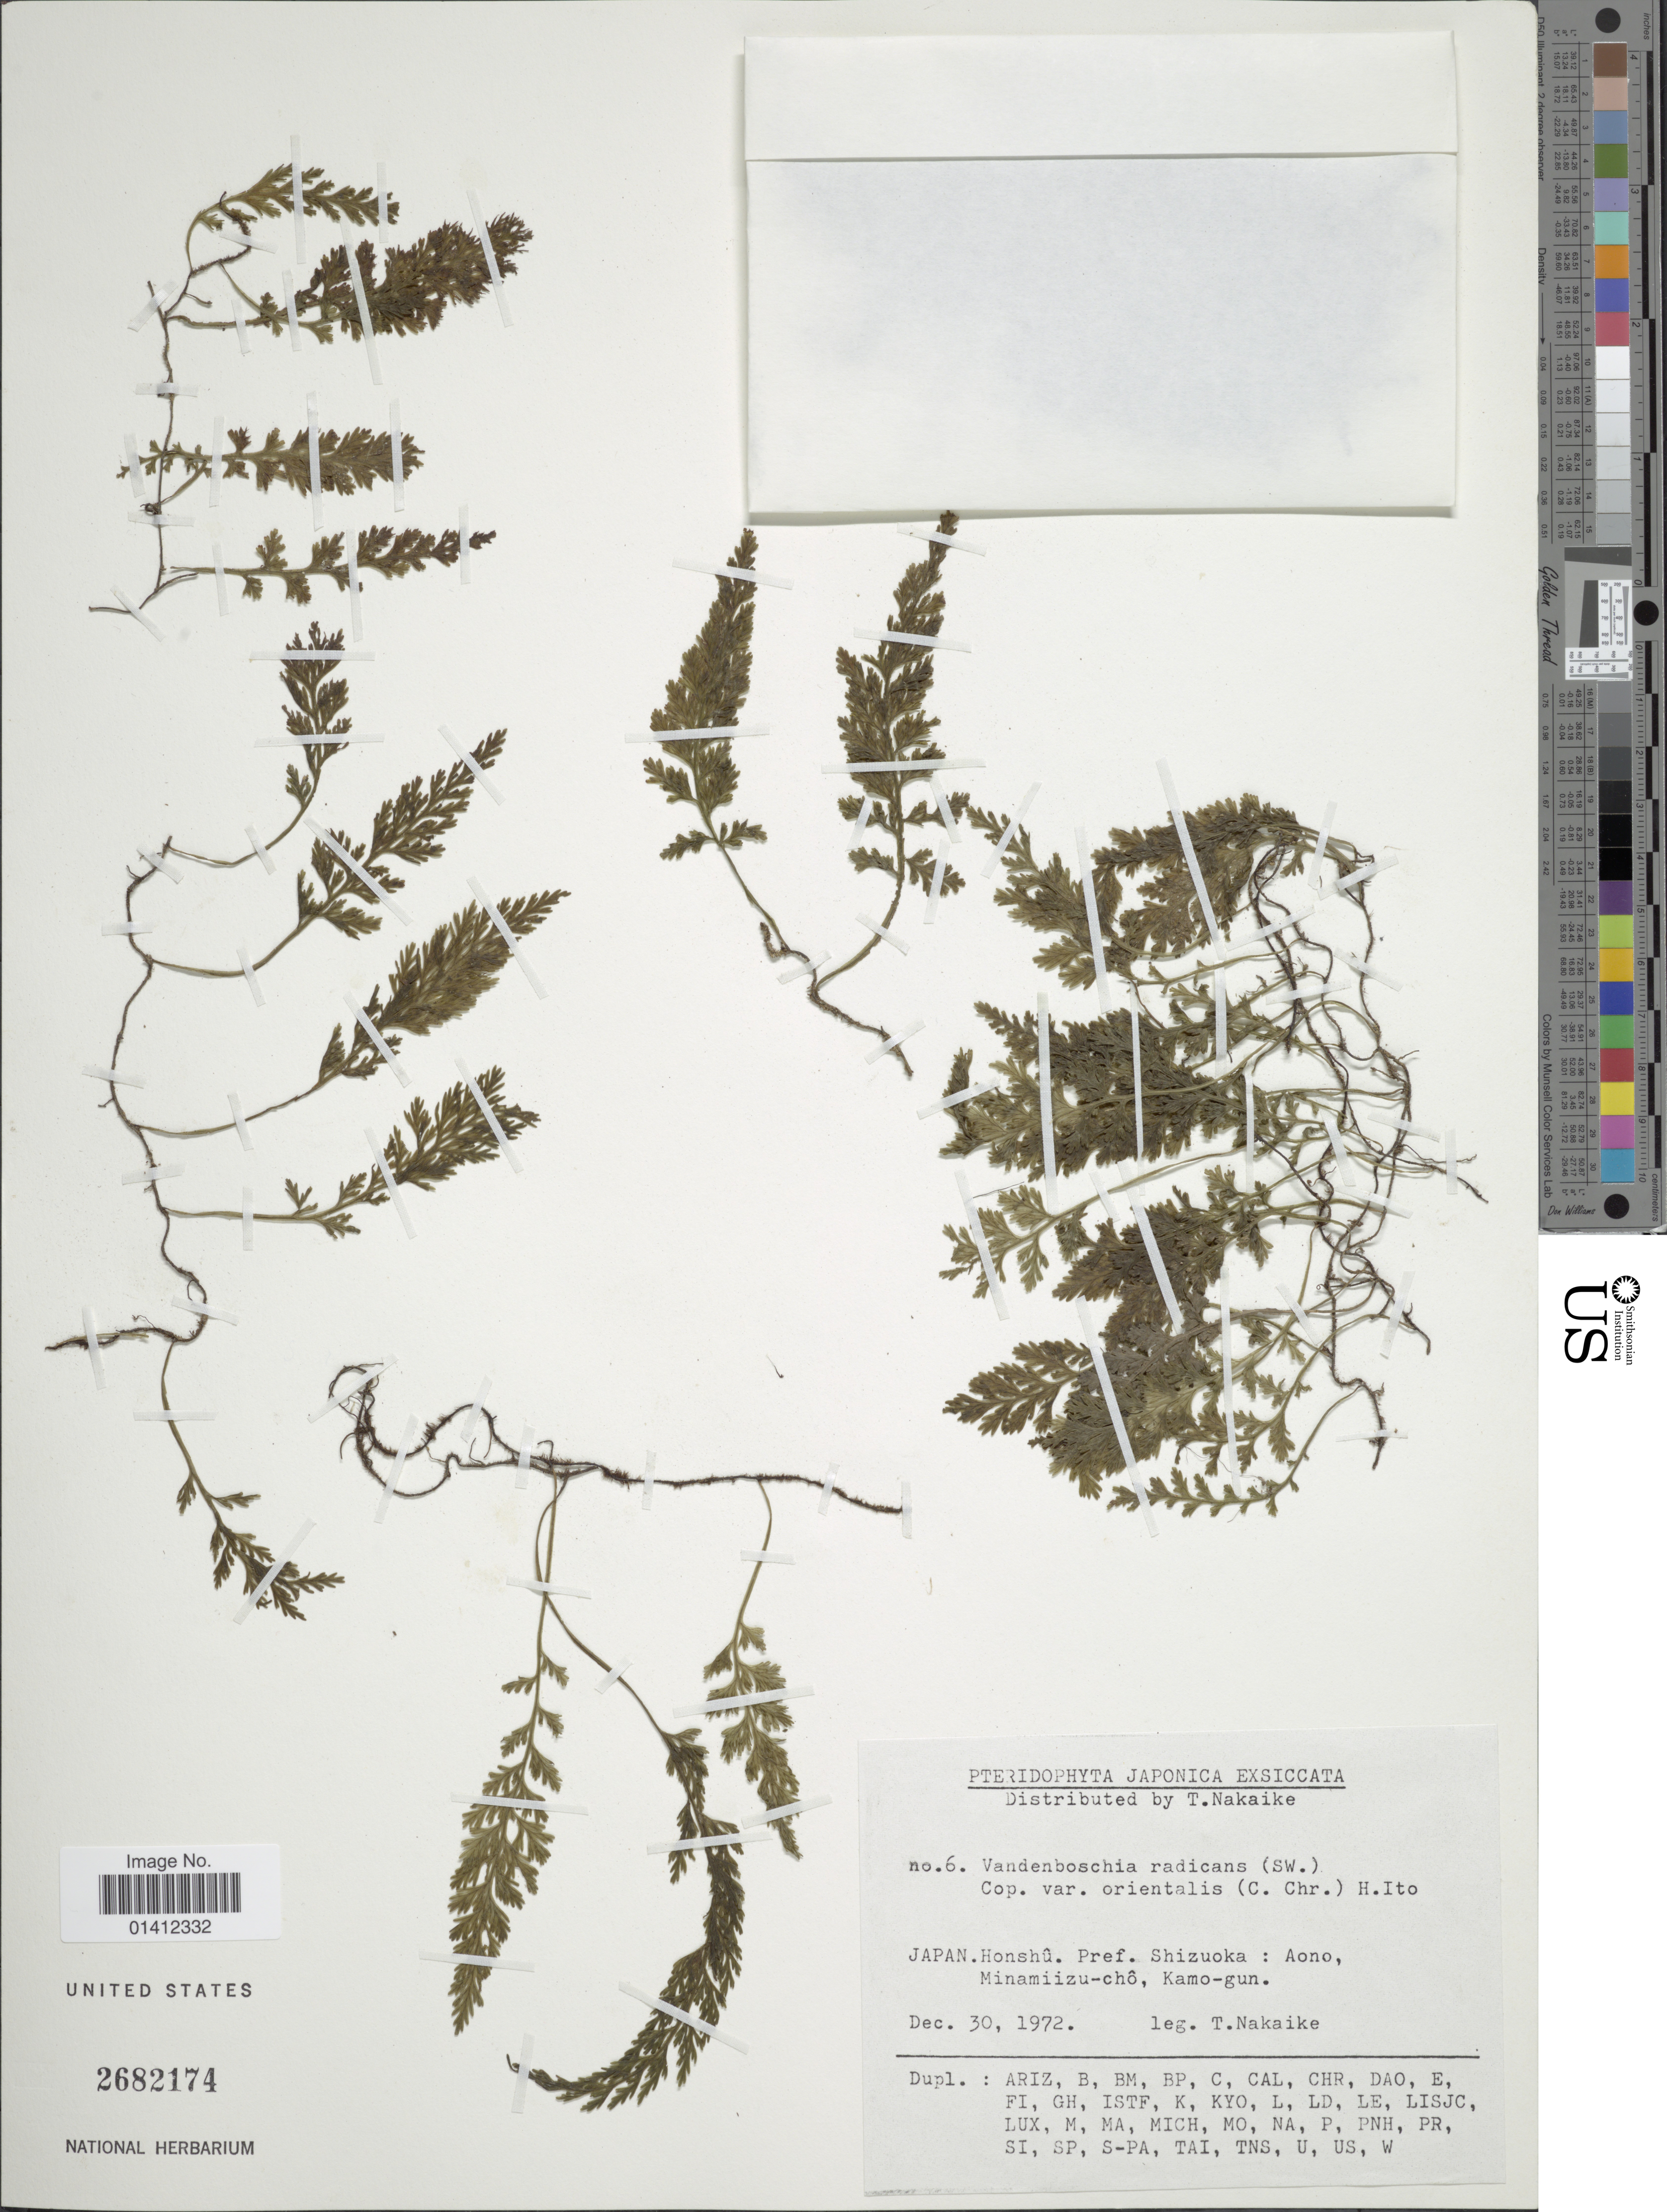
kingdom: Plantae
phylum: Tracheophyta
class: Polypodiopsida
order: Hymenophyllales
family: Hymenophyllaceae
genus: Vandenboschia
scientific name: Vandenboschia radicans var. orientalis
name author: (C. Chr.) H. Itô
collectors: T. Nakaike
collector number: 6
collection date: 1972-12-30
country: Japan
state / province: Sizuoka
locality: Honshû. Pref Shizouka: Aono, Minamiizu-chô, Kamo-gun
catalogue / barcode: US 2682174